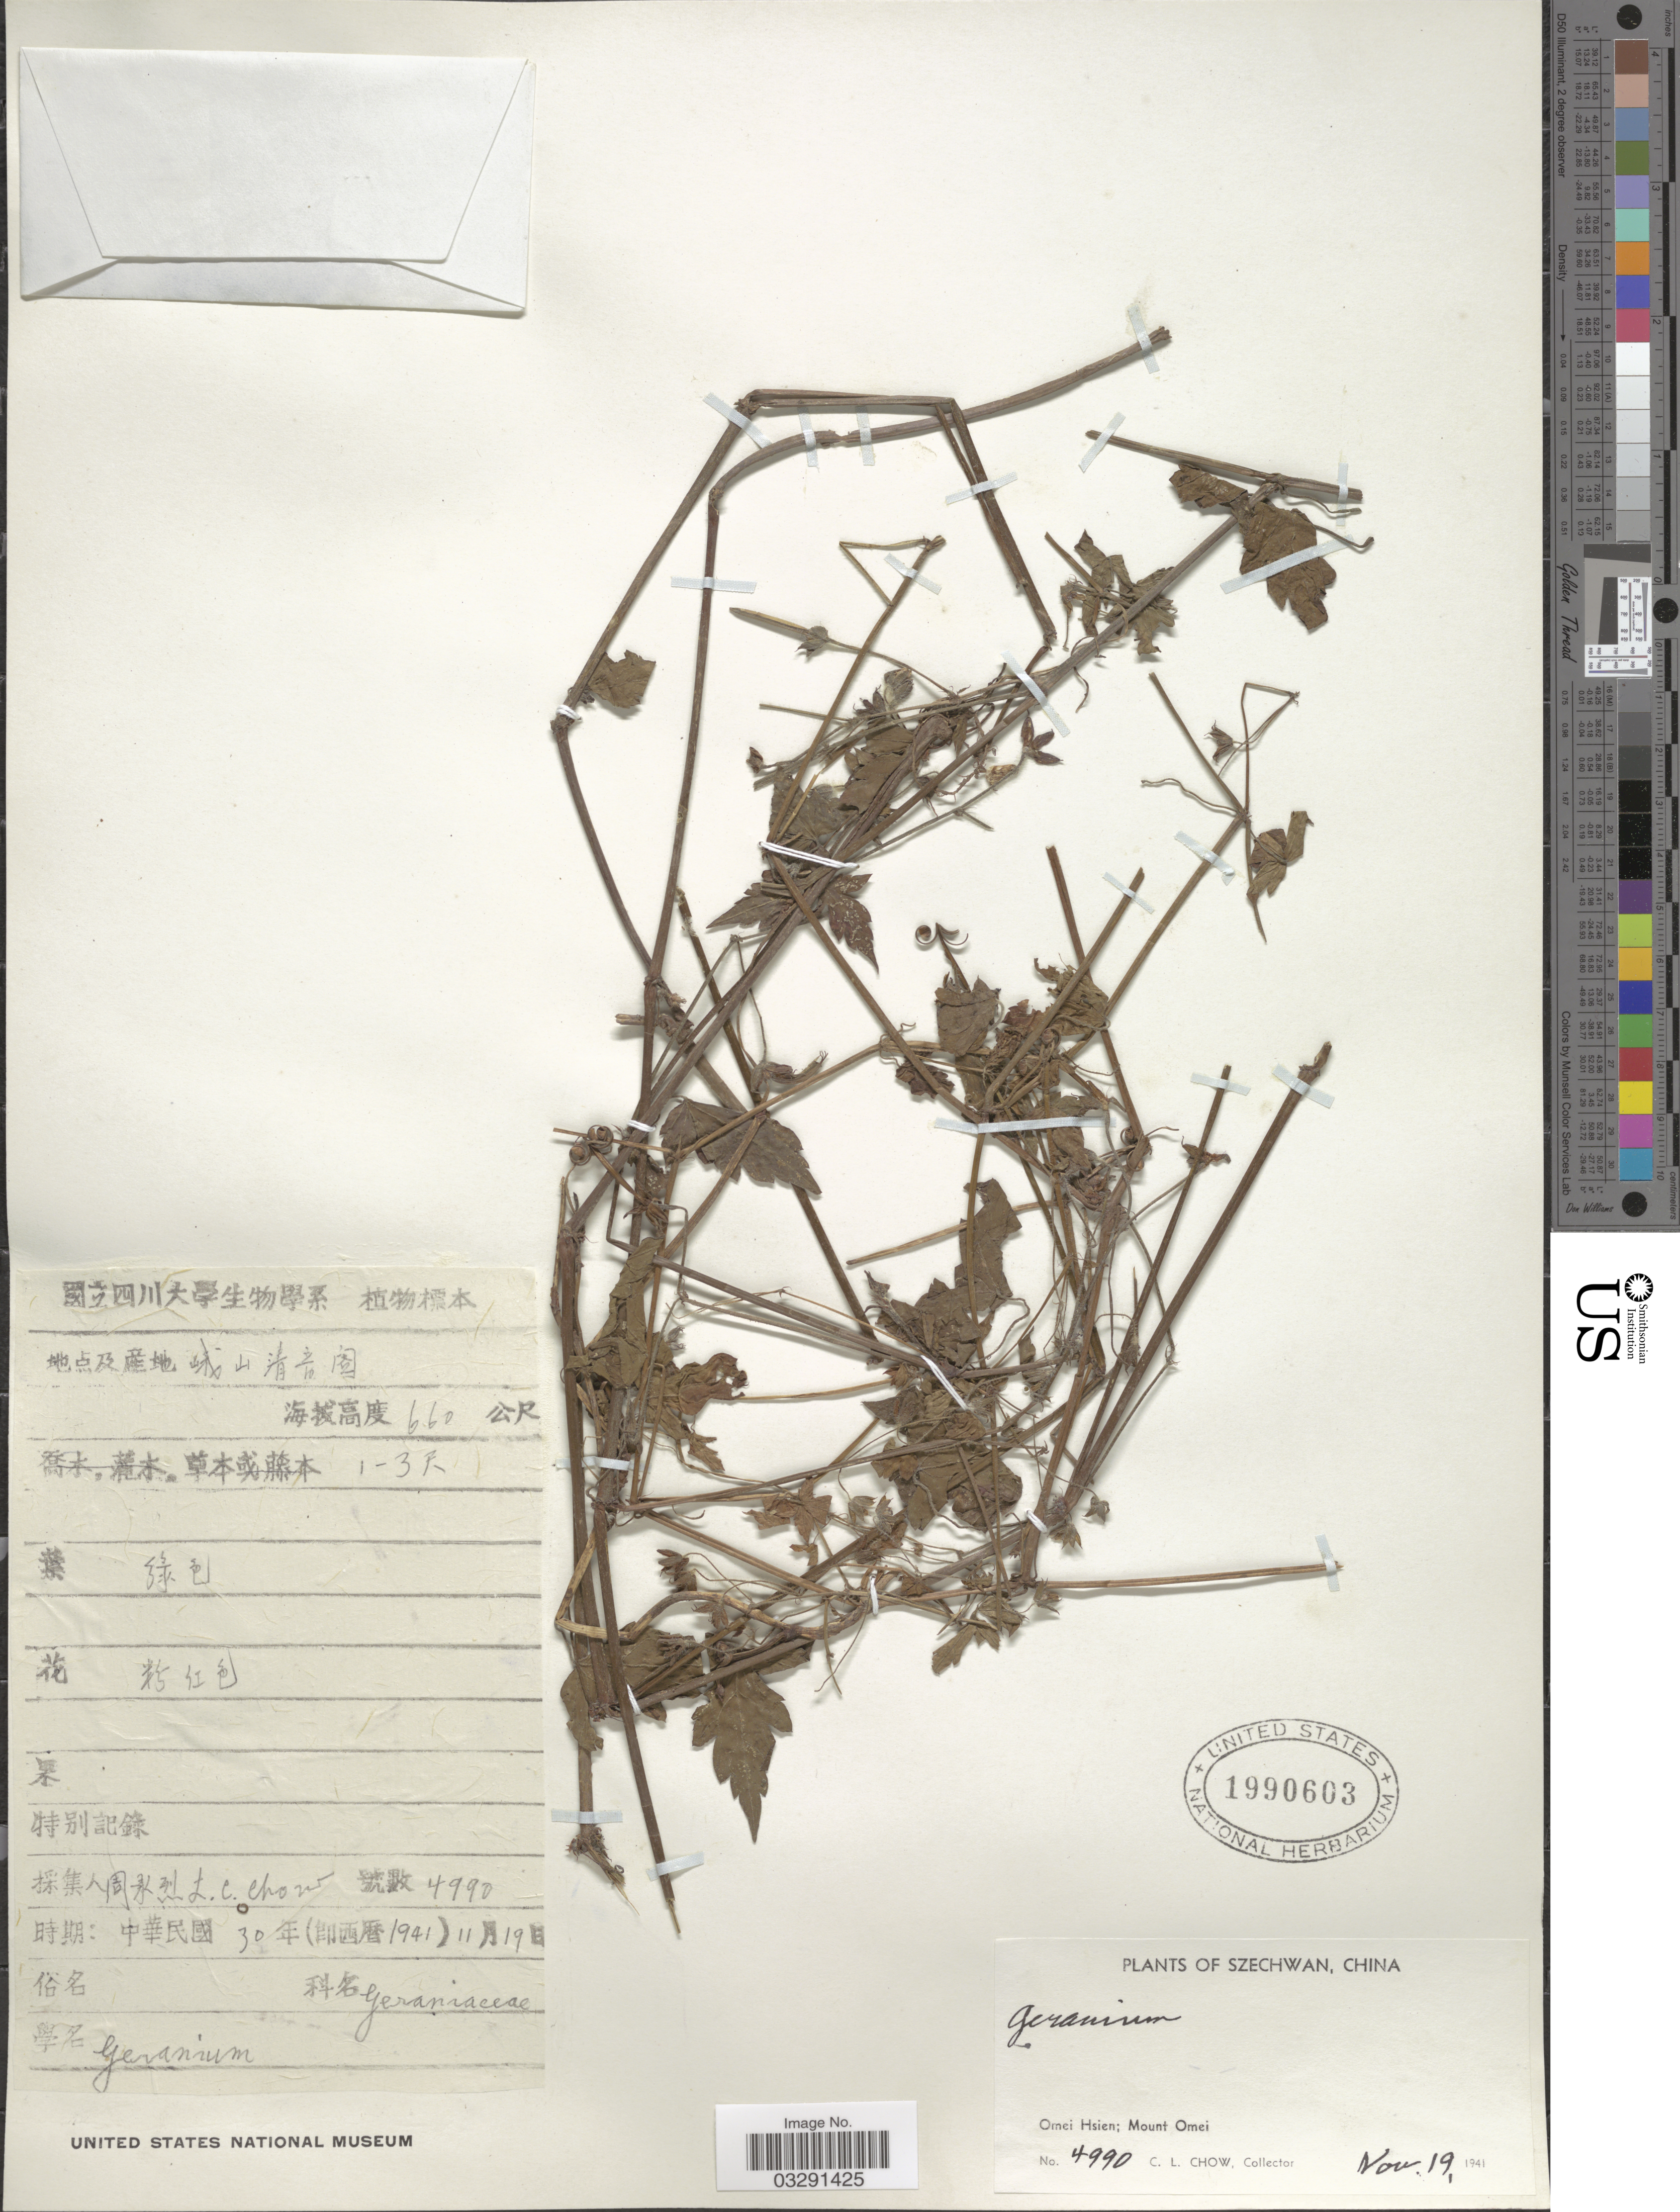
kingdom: Plantae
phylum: Tracheophyta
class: Magnoliopsida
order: Geraniales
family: Geraniaceae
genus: Geranium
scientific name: Geranium wilfordii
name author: Maxim.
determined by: Aedo, C.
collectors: C. Chow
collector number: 4990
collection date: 1941-11-19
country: China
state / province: Sichuan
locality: Omei Hsien; Mount Omei.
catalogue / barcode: US 1990603